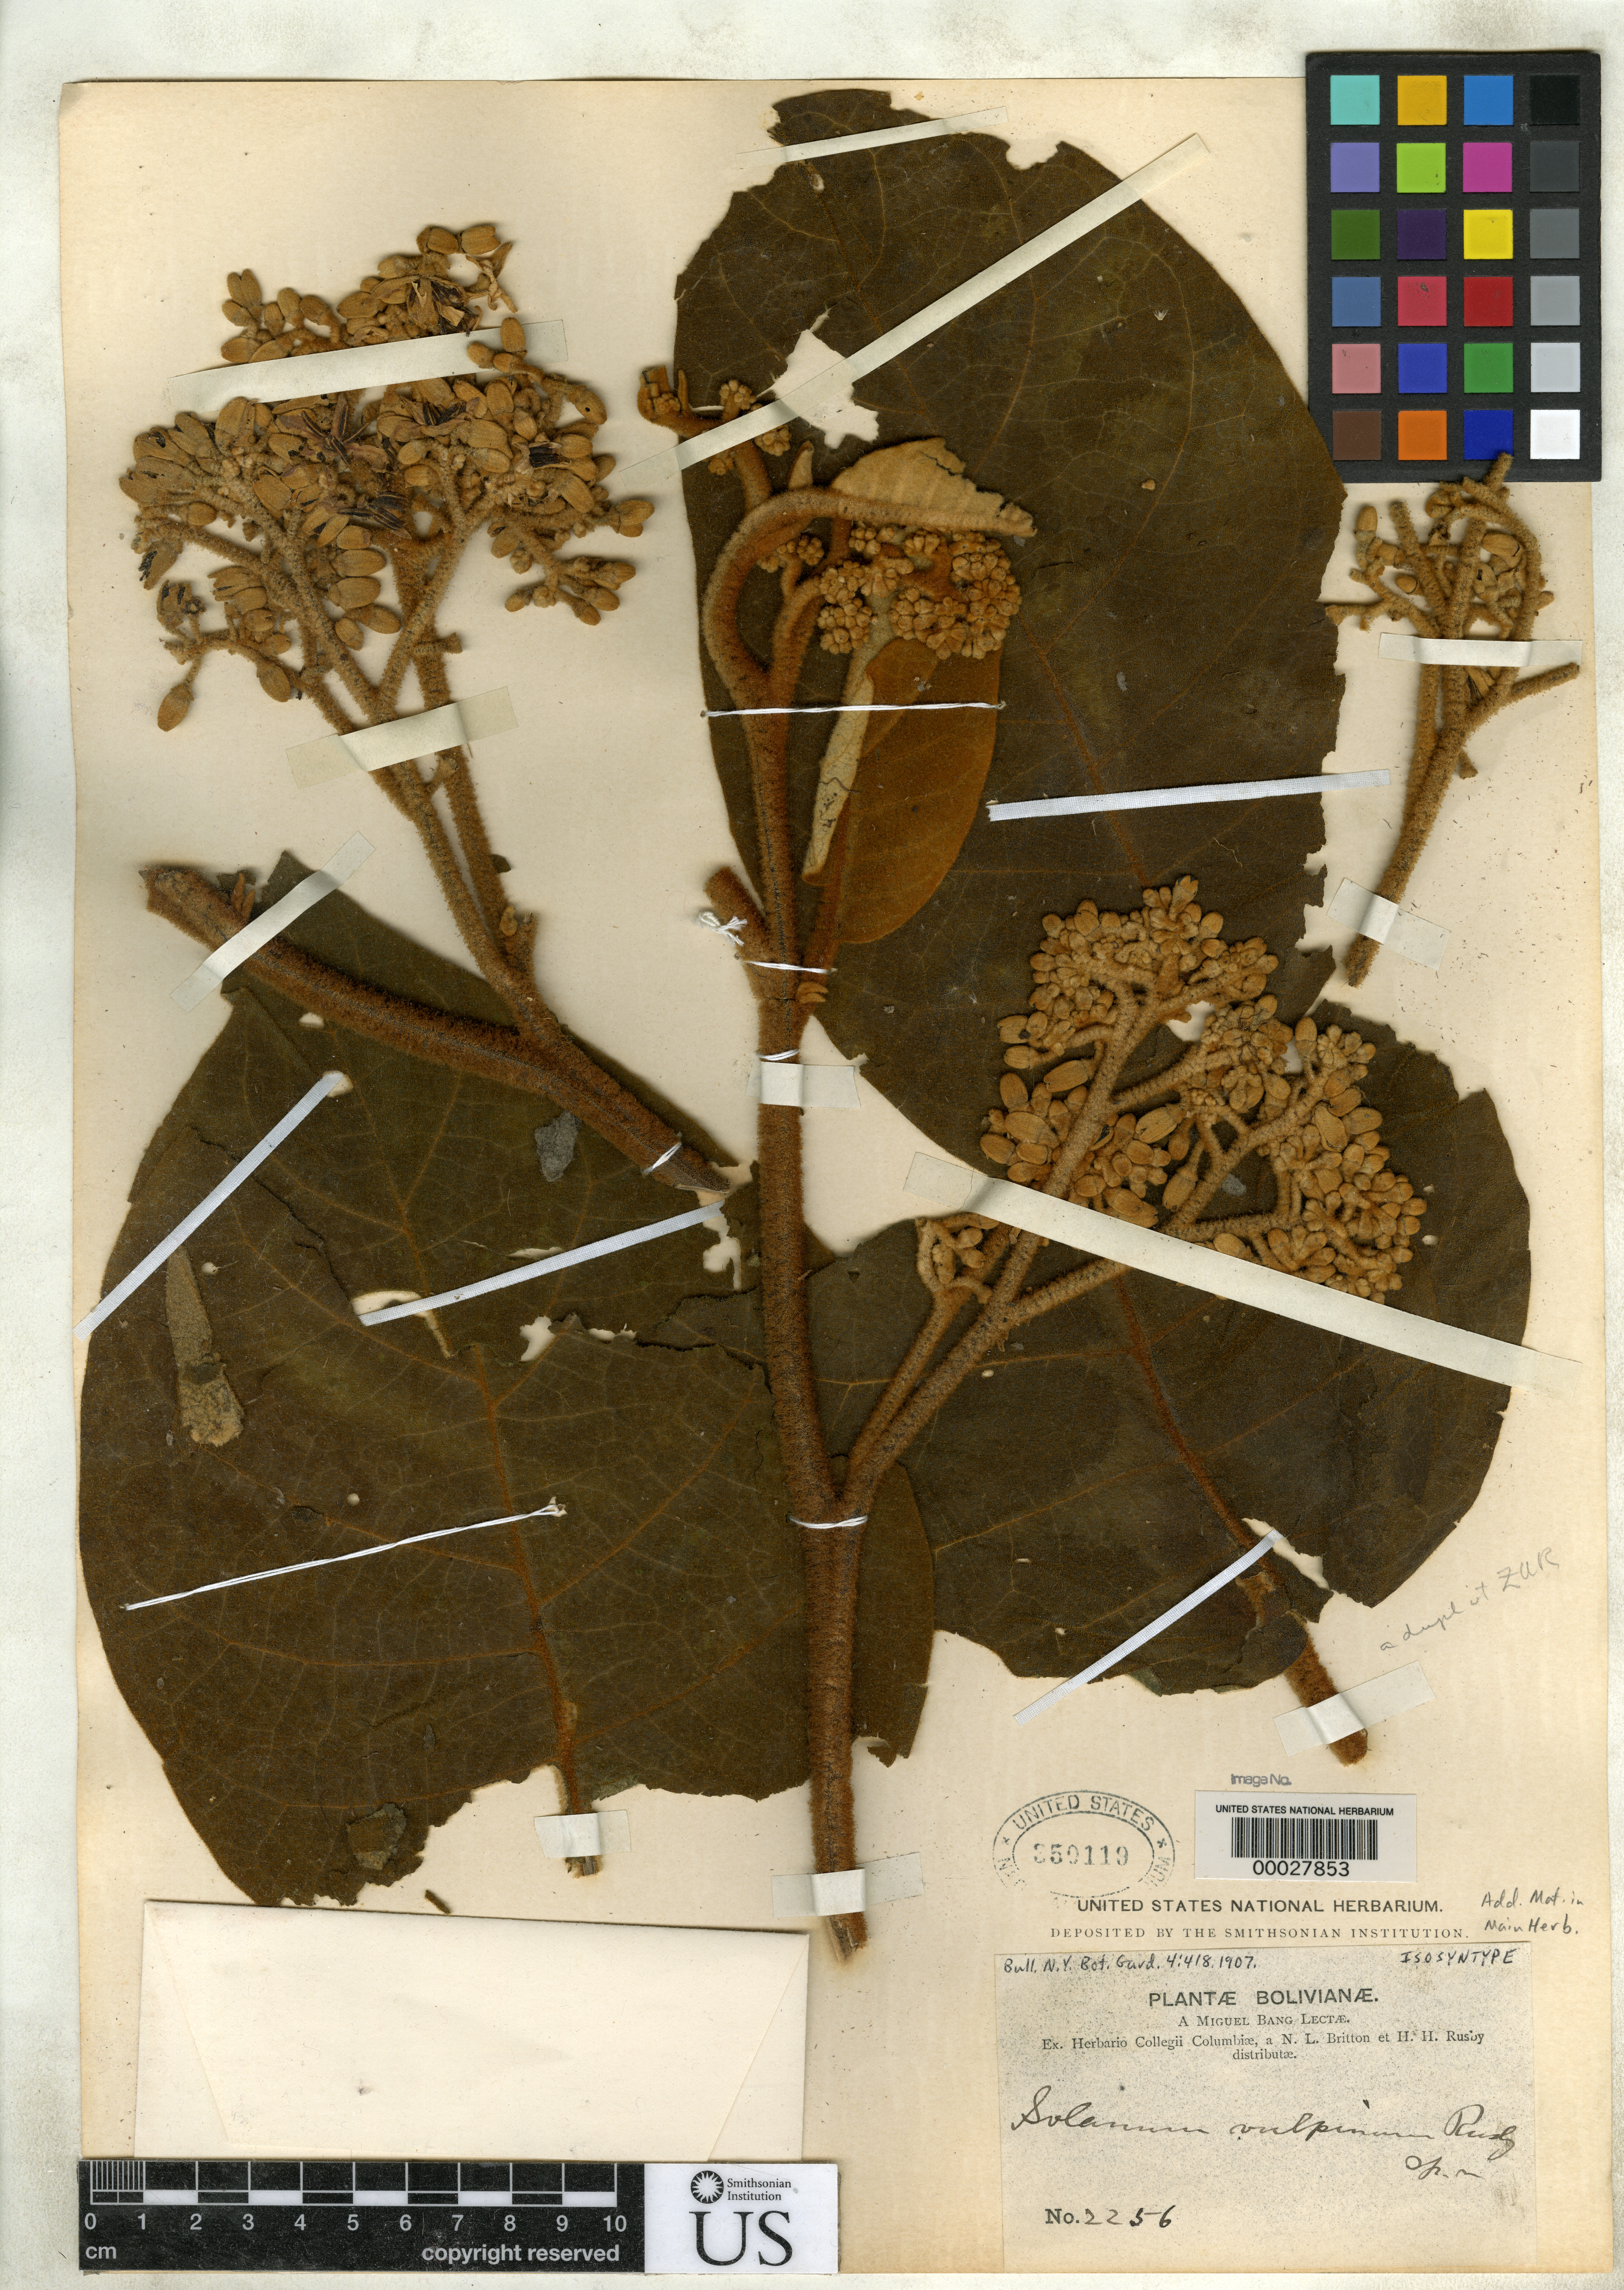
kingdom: Plantae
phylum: Tracheophyta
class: Magnoliopsida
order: Solanales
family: Solanaceae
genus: Solanum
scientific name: Solanum vulpinum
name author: Rusby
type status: Isotype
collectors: M. Bang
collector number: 2256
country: Bolivia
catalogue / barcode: US 350119